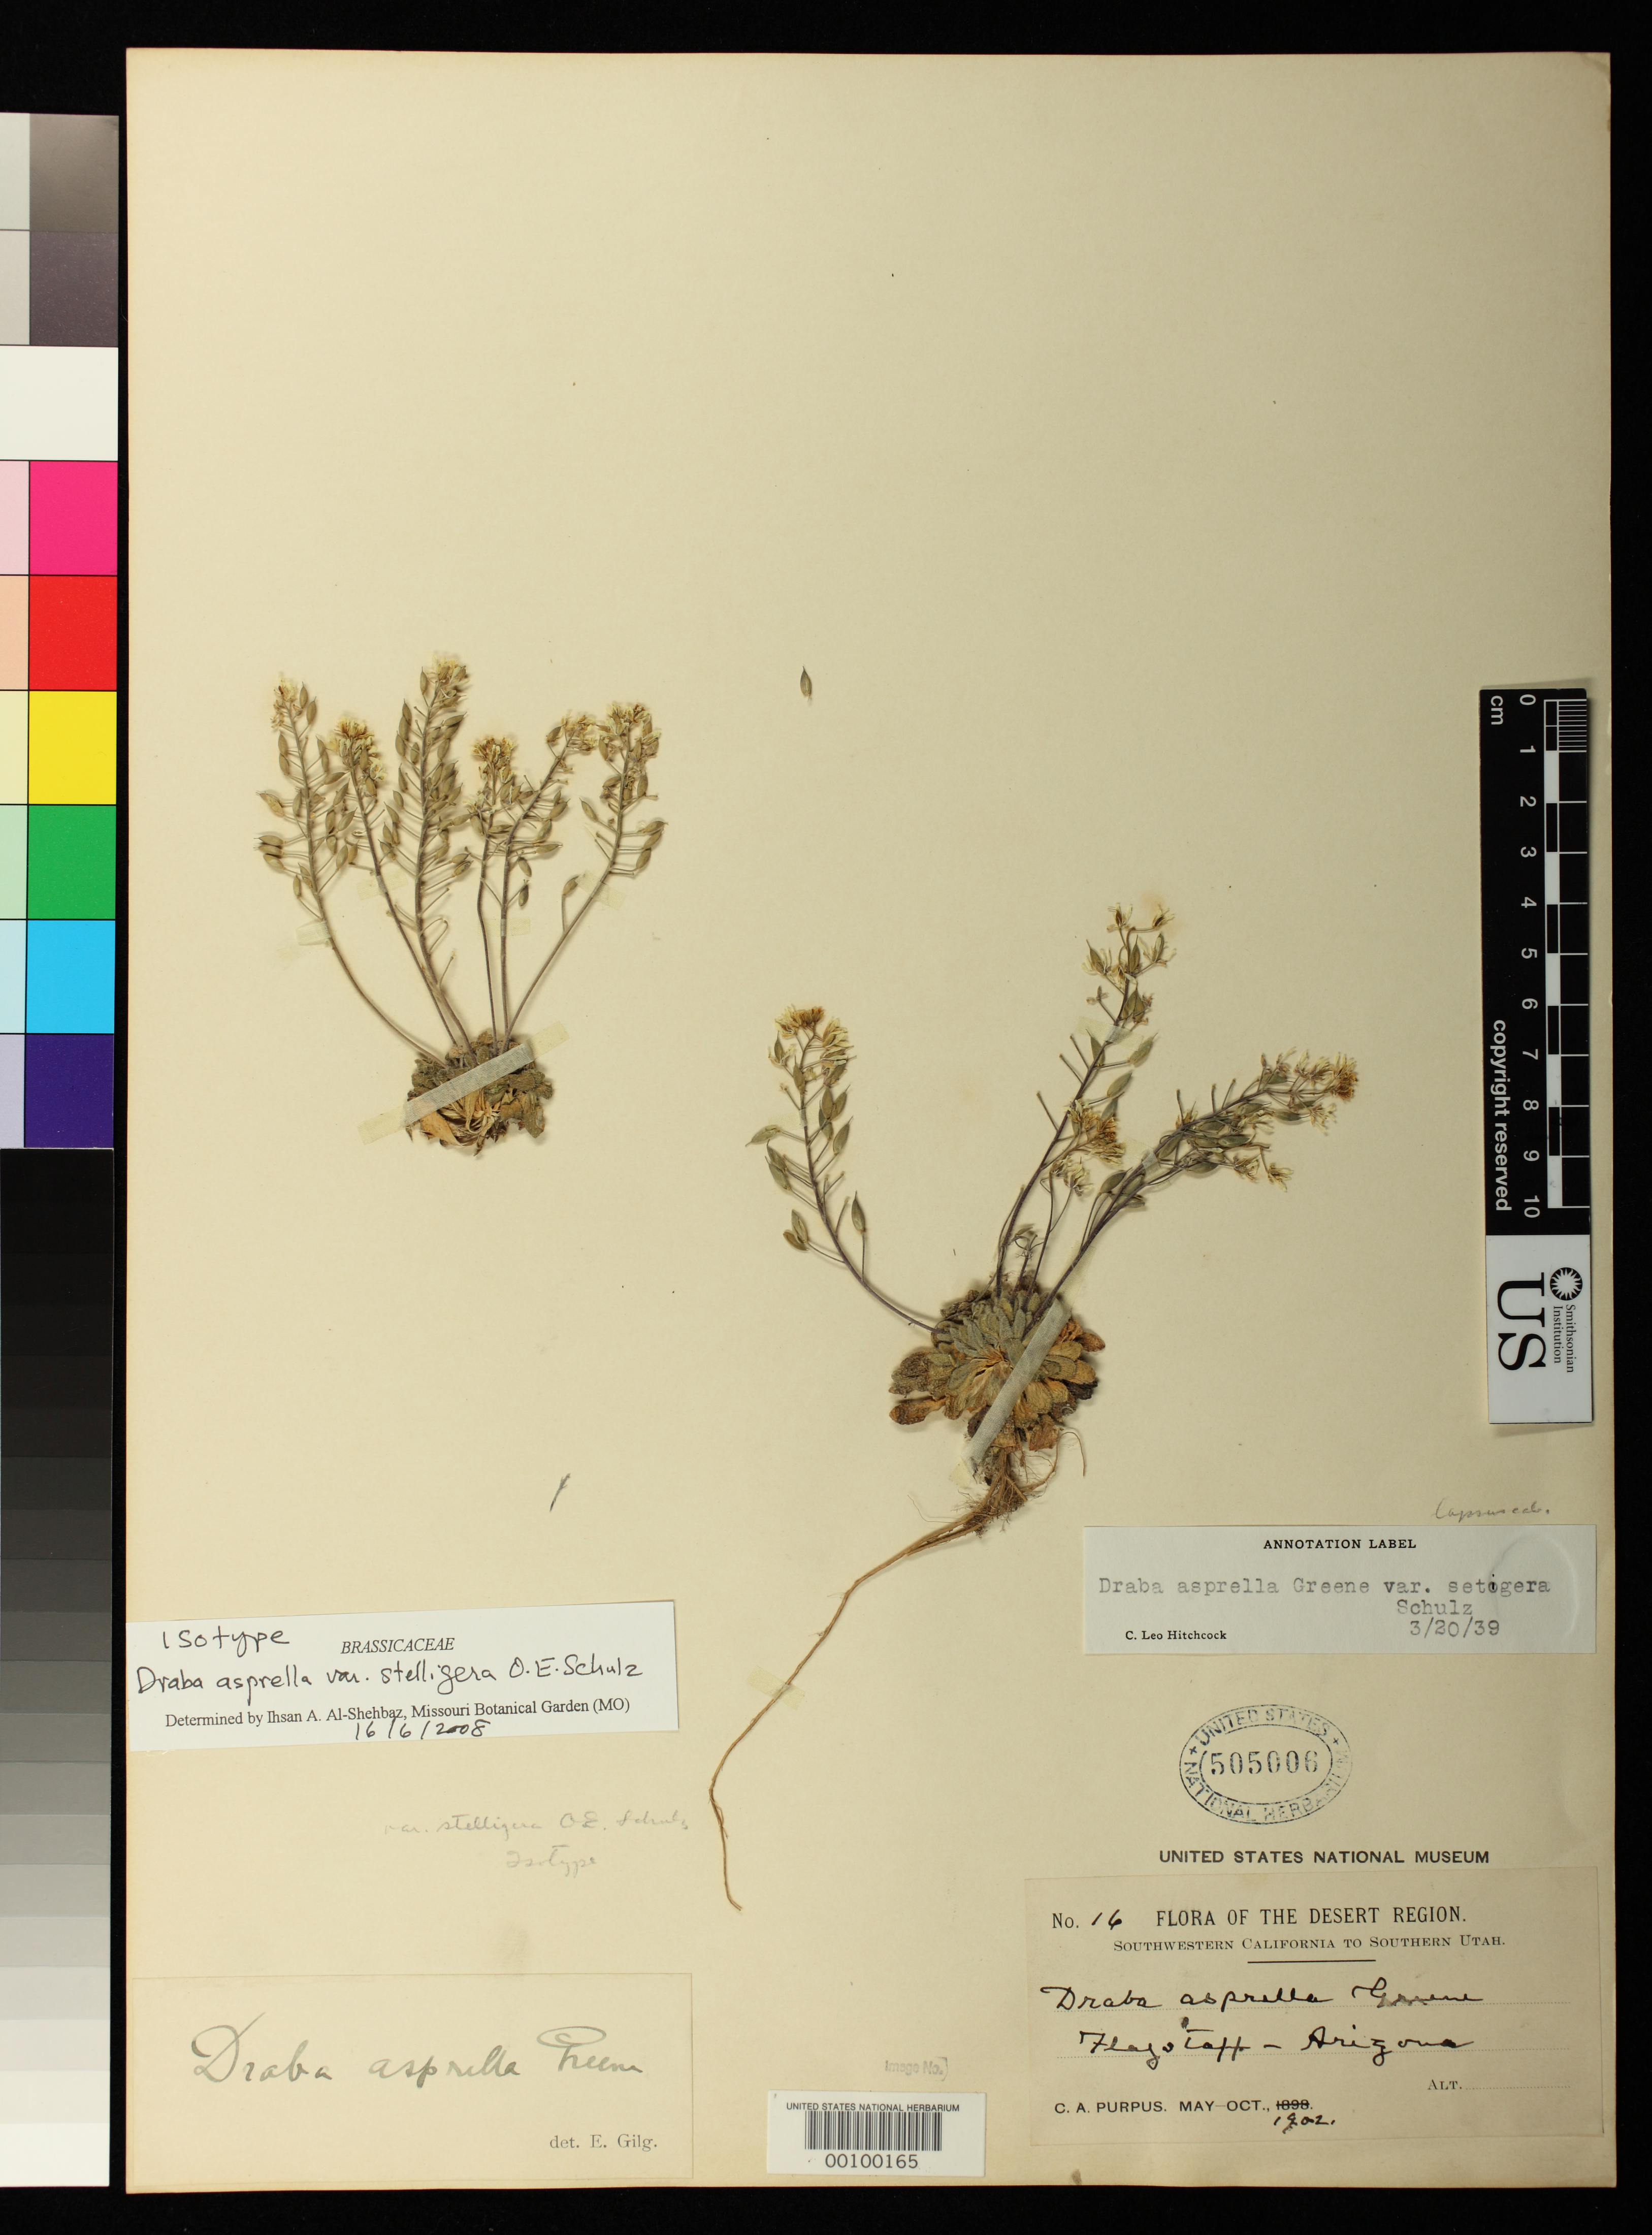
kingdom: Plantae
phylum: Tracheophyta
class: Magnoliopsida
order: Brassicales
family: Brassicaceae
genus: Draba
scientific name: Draba asprella var. stelligera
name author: O.E. Schulz in Engl.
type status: Isosyntype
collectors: C. A. Purpus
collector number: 16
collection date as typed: May 1902 to -- Oct 1902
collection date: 1902-05/1902-10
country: United States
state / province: Arizona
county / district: Coconino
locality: Flagstaff.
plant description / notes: Specimen annotated by I.A. Al-Shehbaz (2008) as "isotype".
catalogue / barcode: US 505006